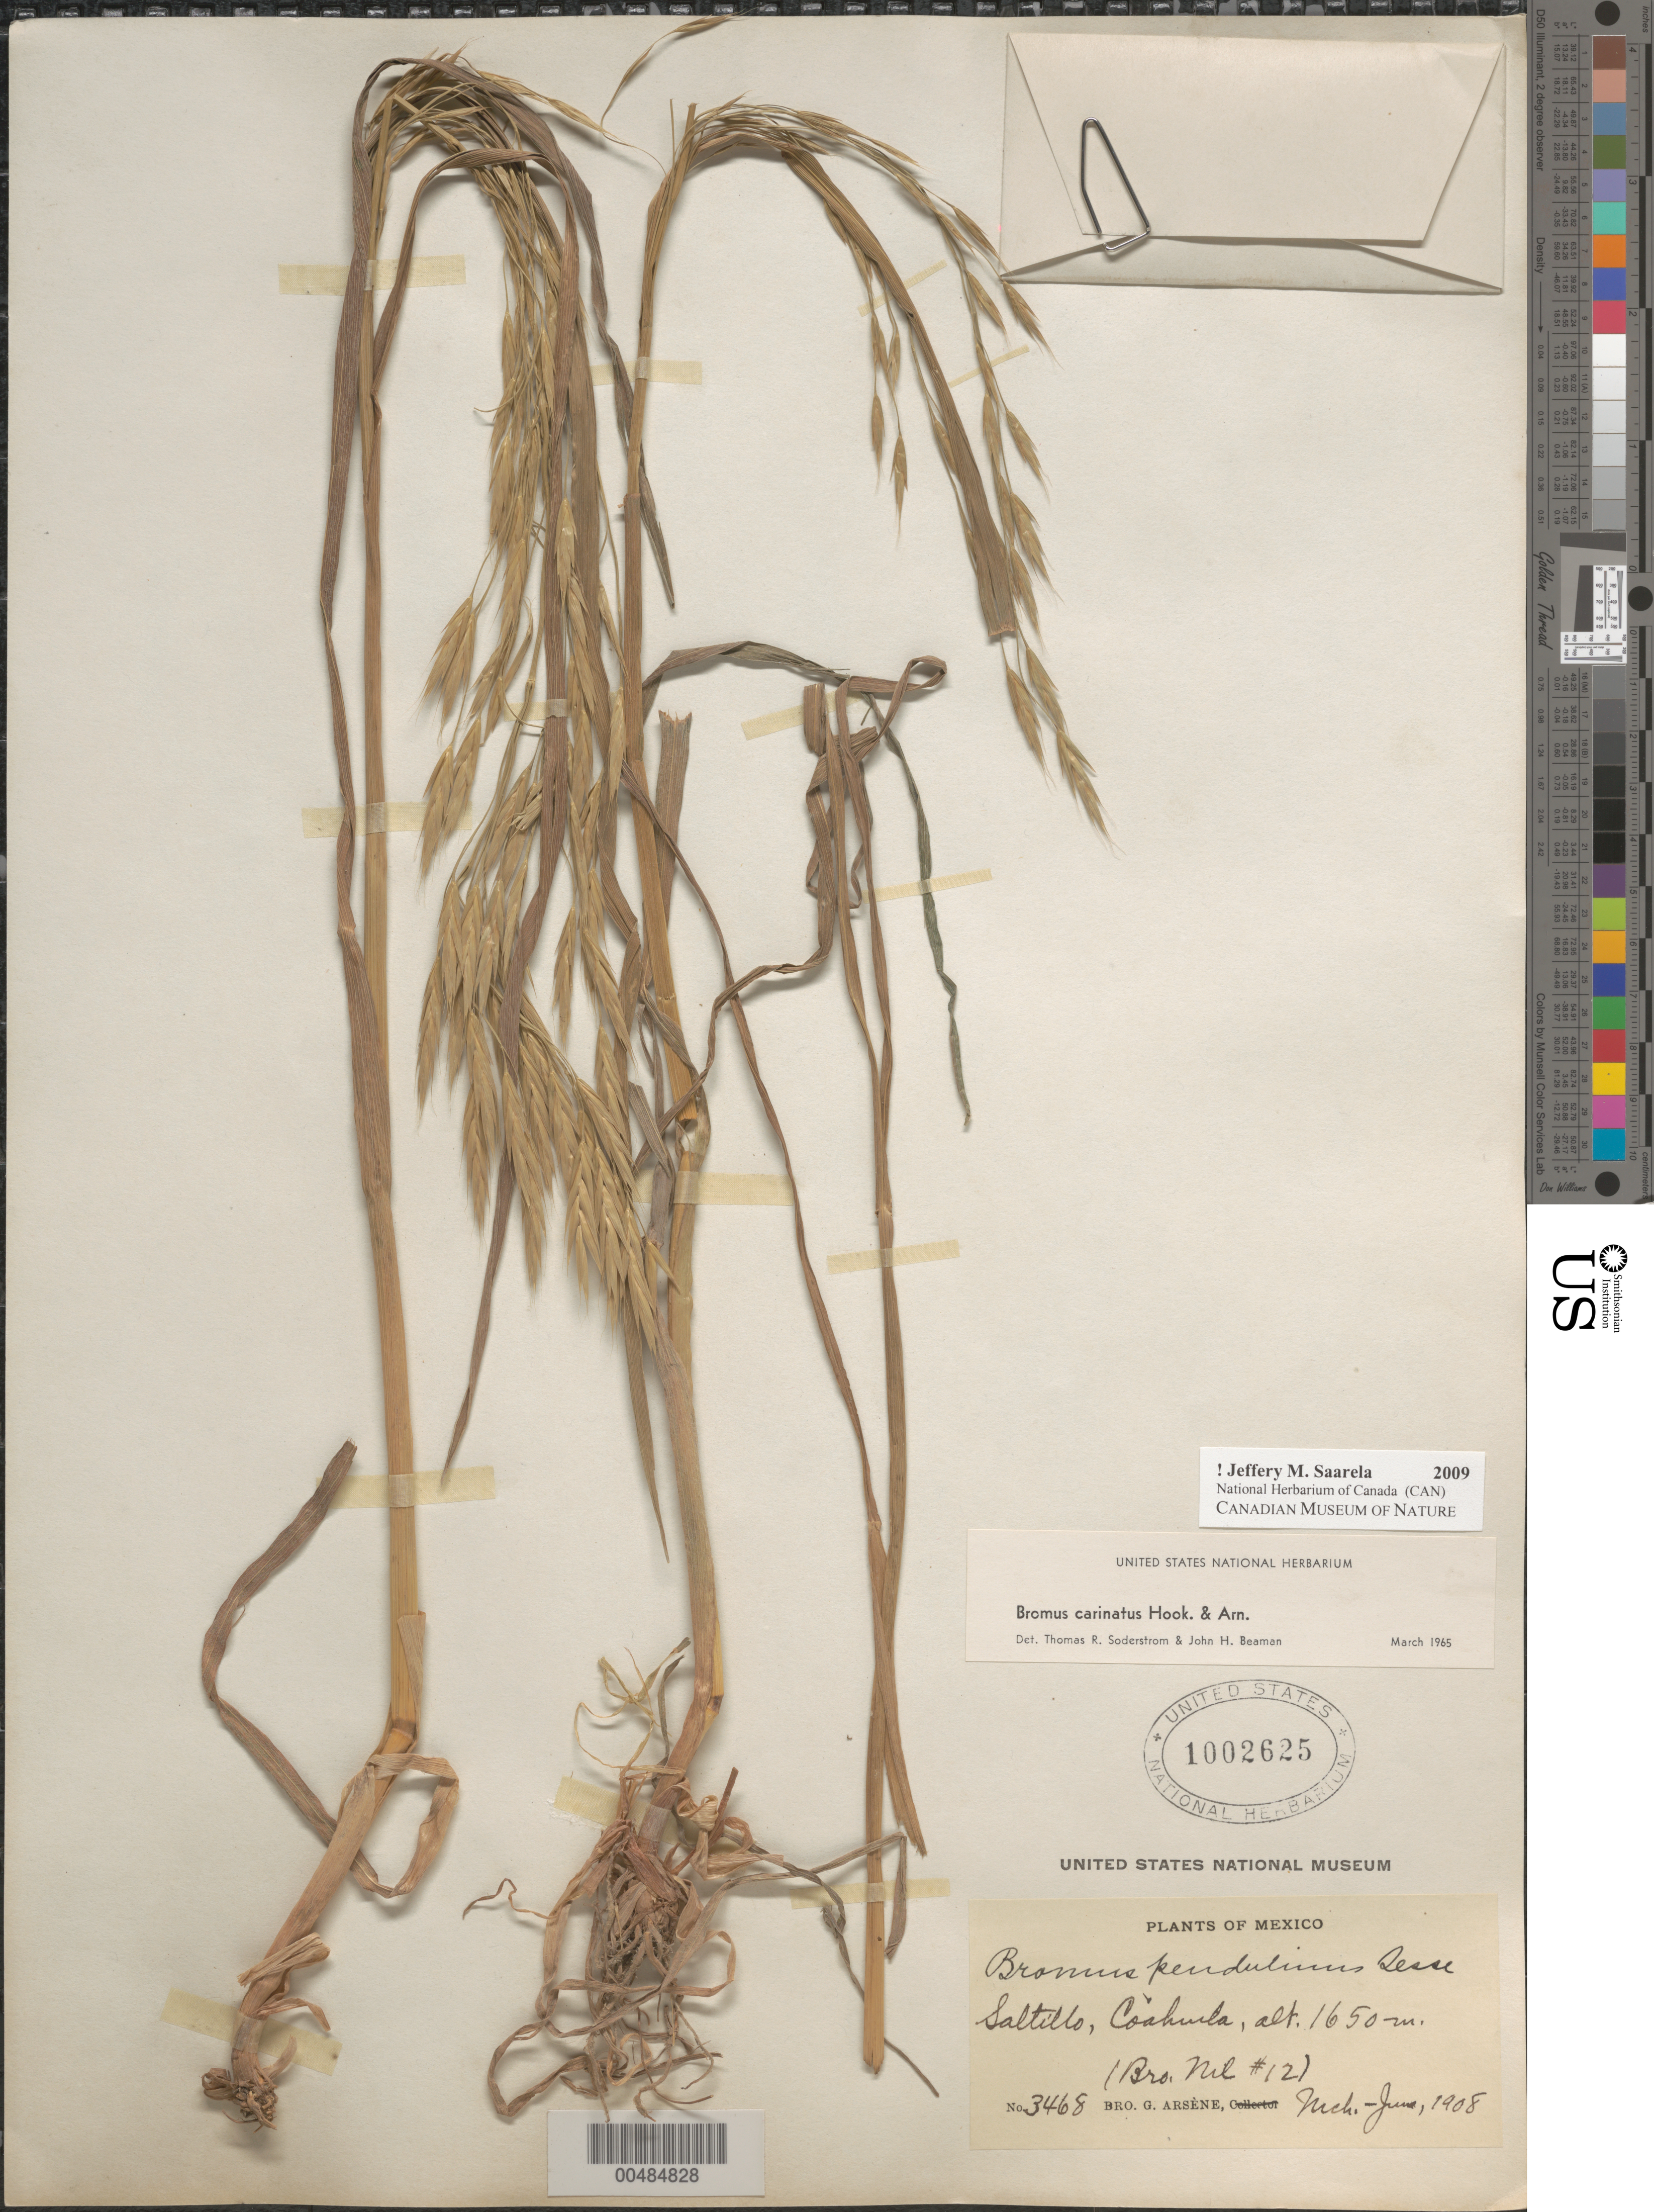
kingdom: Plantae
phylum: Tracheophyta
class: Liliopsida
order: Poales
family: Poaceae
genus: Bromus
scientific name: Bromus carinatus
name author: Hook. & Arn.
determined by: Soderstrom, T. R.; Beaman, J. H.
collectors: Bro. Nil & Bro. G. Arsène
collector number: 12/3468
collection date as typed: Mar 1908 to Jun 1908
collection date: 1908-03/1908-06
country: Mexico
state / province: Coahuila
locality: Saltillo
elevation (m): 1650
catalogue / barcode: US 1002625